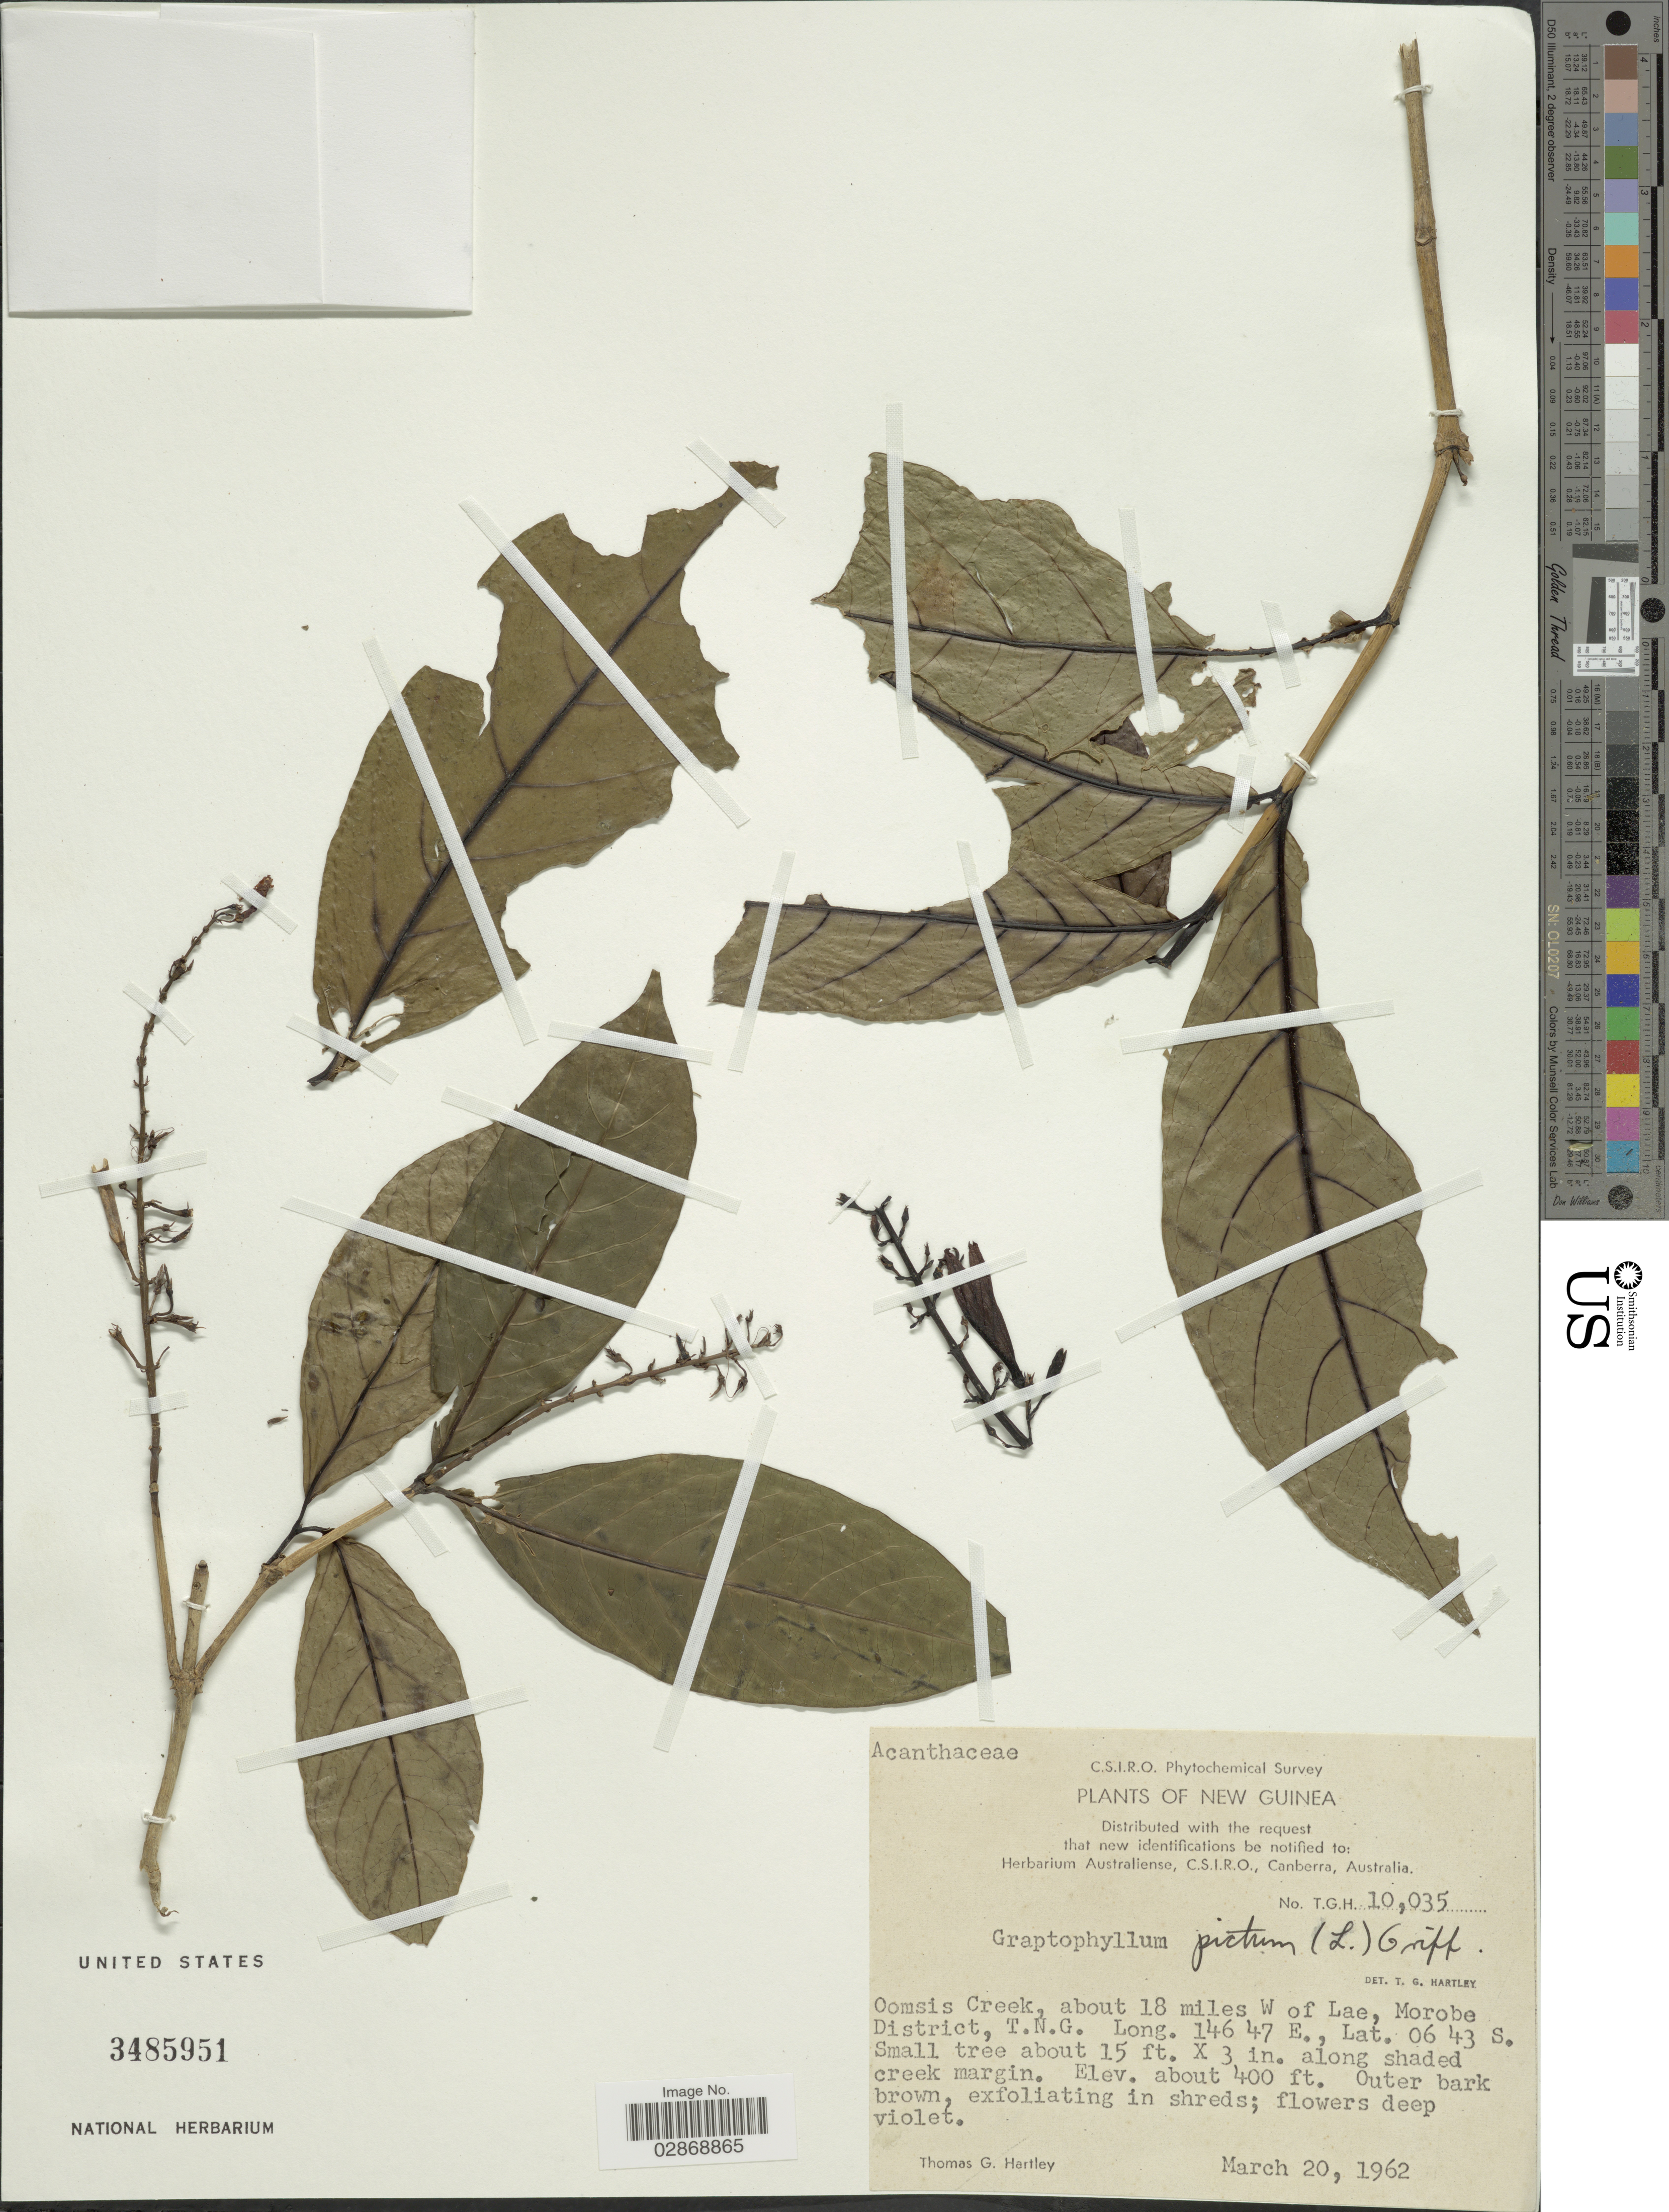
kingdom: Plantae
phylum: Tracheophyta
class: Magnoliopsida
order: Lamiales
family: Acanthaceae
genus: Graptophyllum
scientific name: Graptophyllum pictum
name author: (L.) Griff.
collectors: T. G. Hartley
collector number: TGH10035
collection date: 1962-03-20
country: Papua New Guinea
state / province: Morobe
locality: New Guinea. Oomsis Creek, about 18 miles W of Lae, Morobe District, T.N.G.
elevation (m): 122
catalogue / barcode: US 3485951